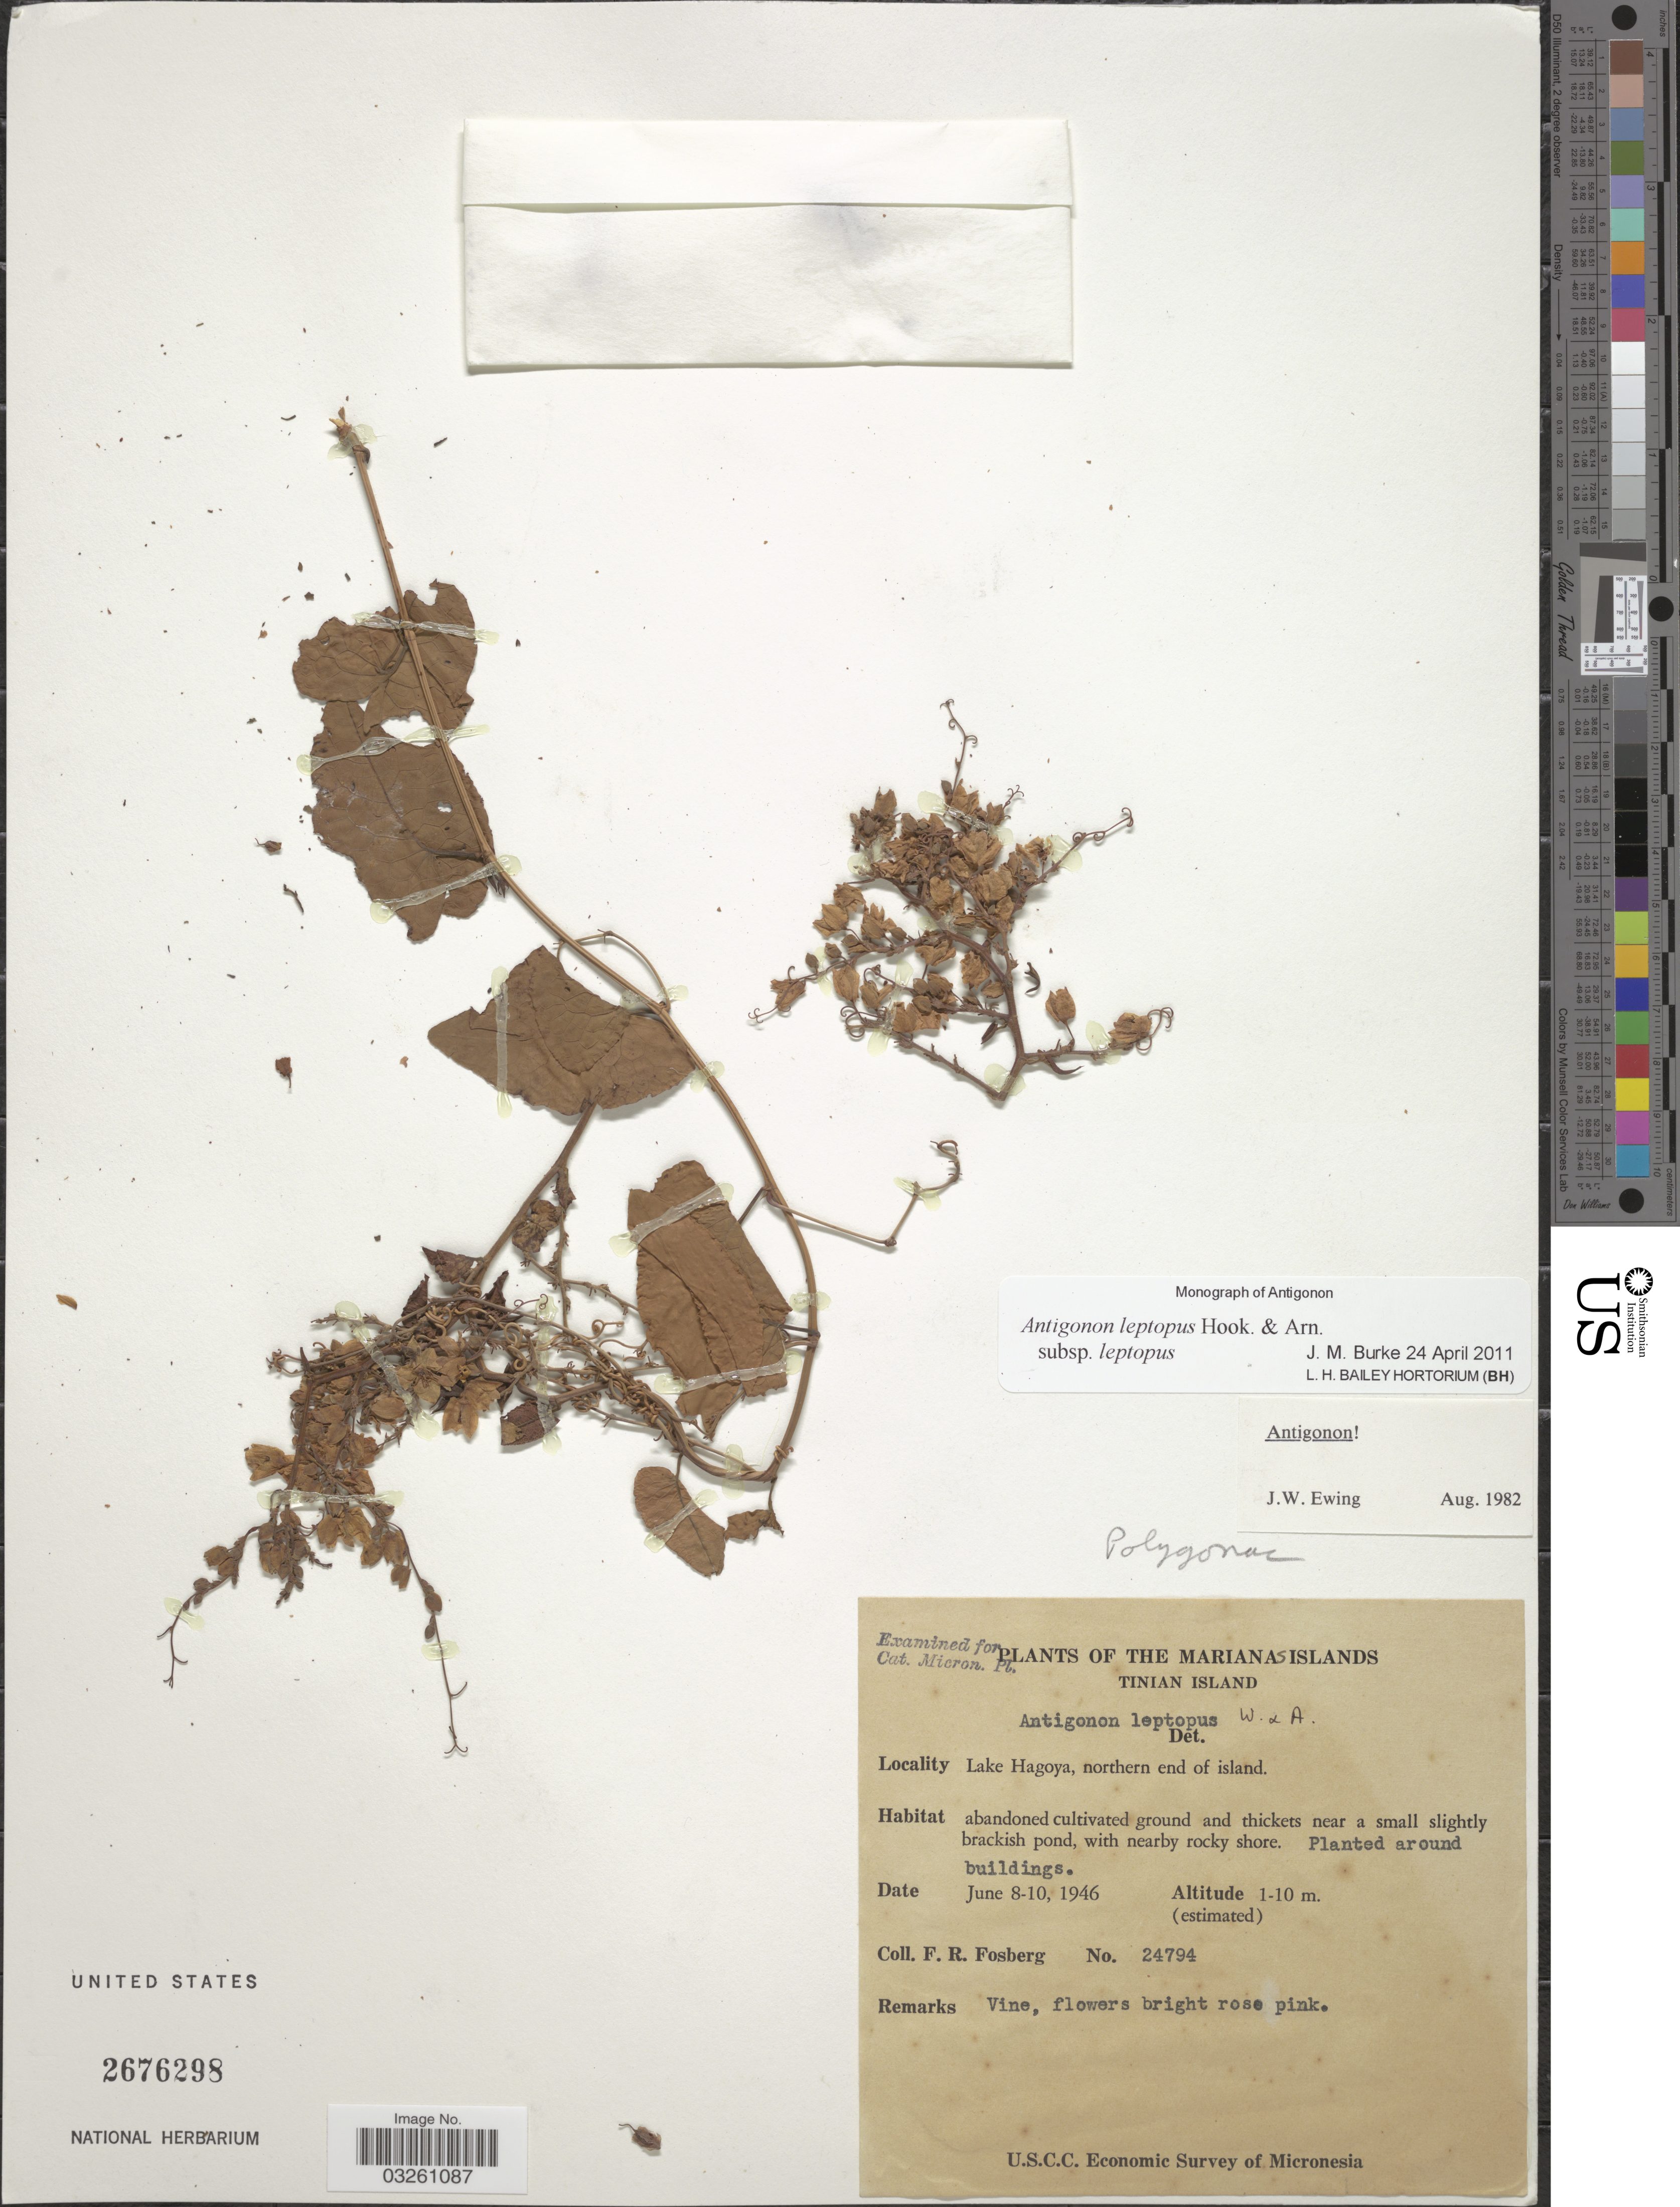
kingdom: Plantae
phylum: Tracheophyta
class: Magnoliopsida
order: Caryophyllales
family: Polygonaceae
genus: Antigonon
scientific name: Antigonon leptopus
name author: Hook. & Arn.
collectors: F. R. Fosberg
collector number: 24794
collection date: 1946-06-08/1946-06-10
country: Northern Mariana Islands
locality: The Marianas Islands.Tinian Island. Lake Hagoya, northern end of island.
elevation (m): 1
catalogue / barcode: US 2676298